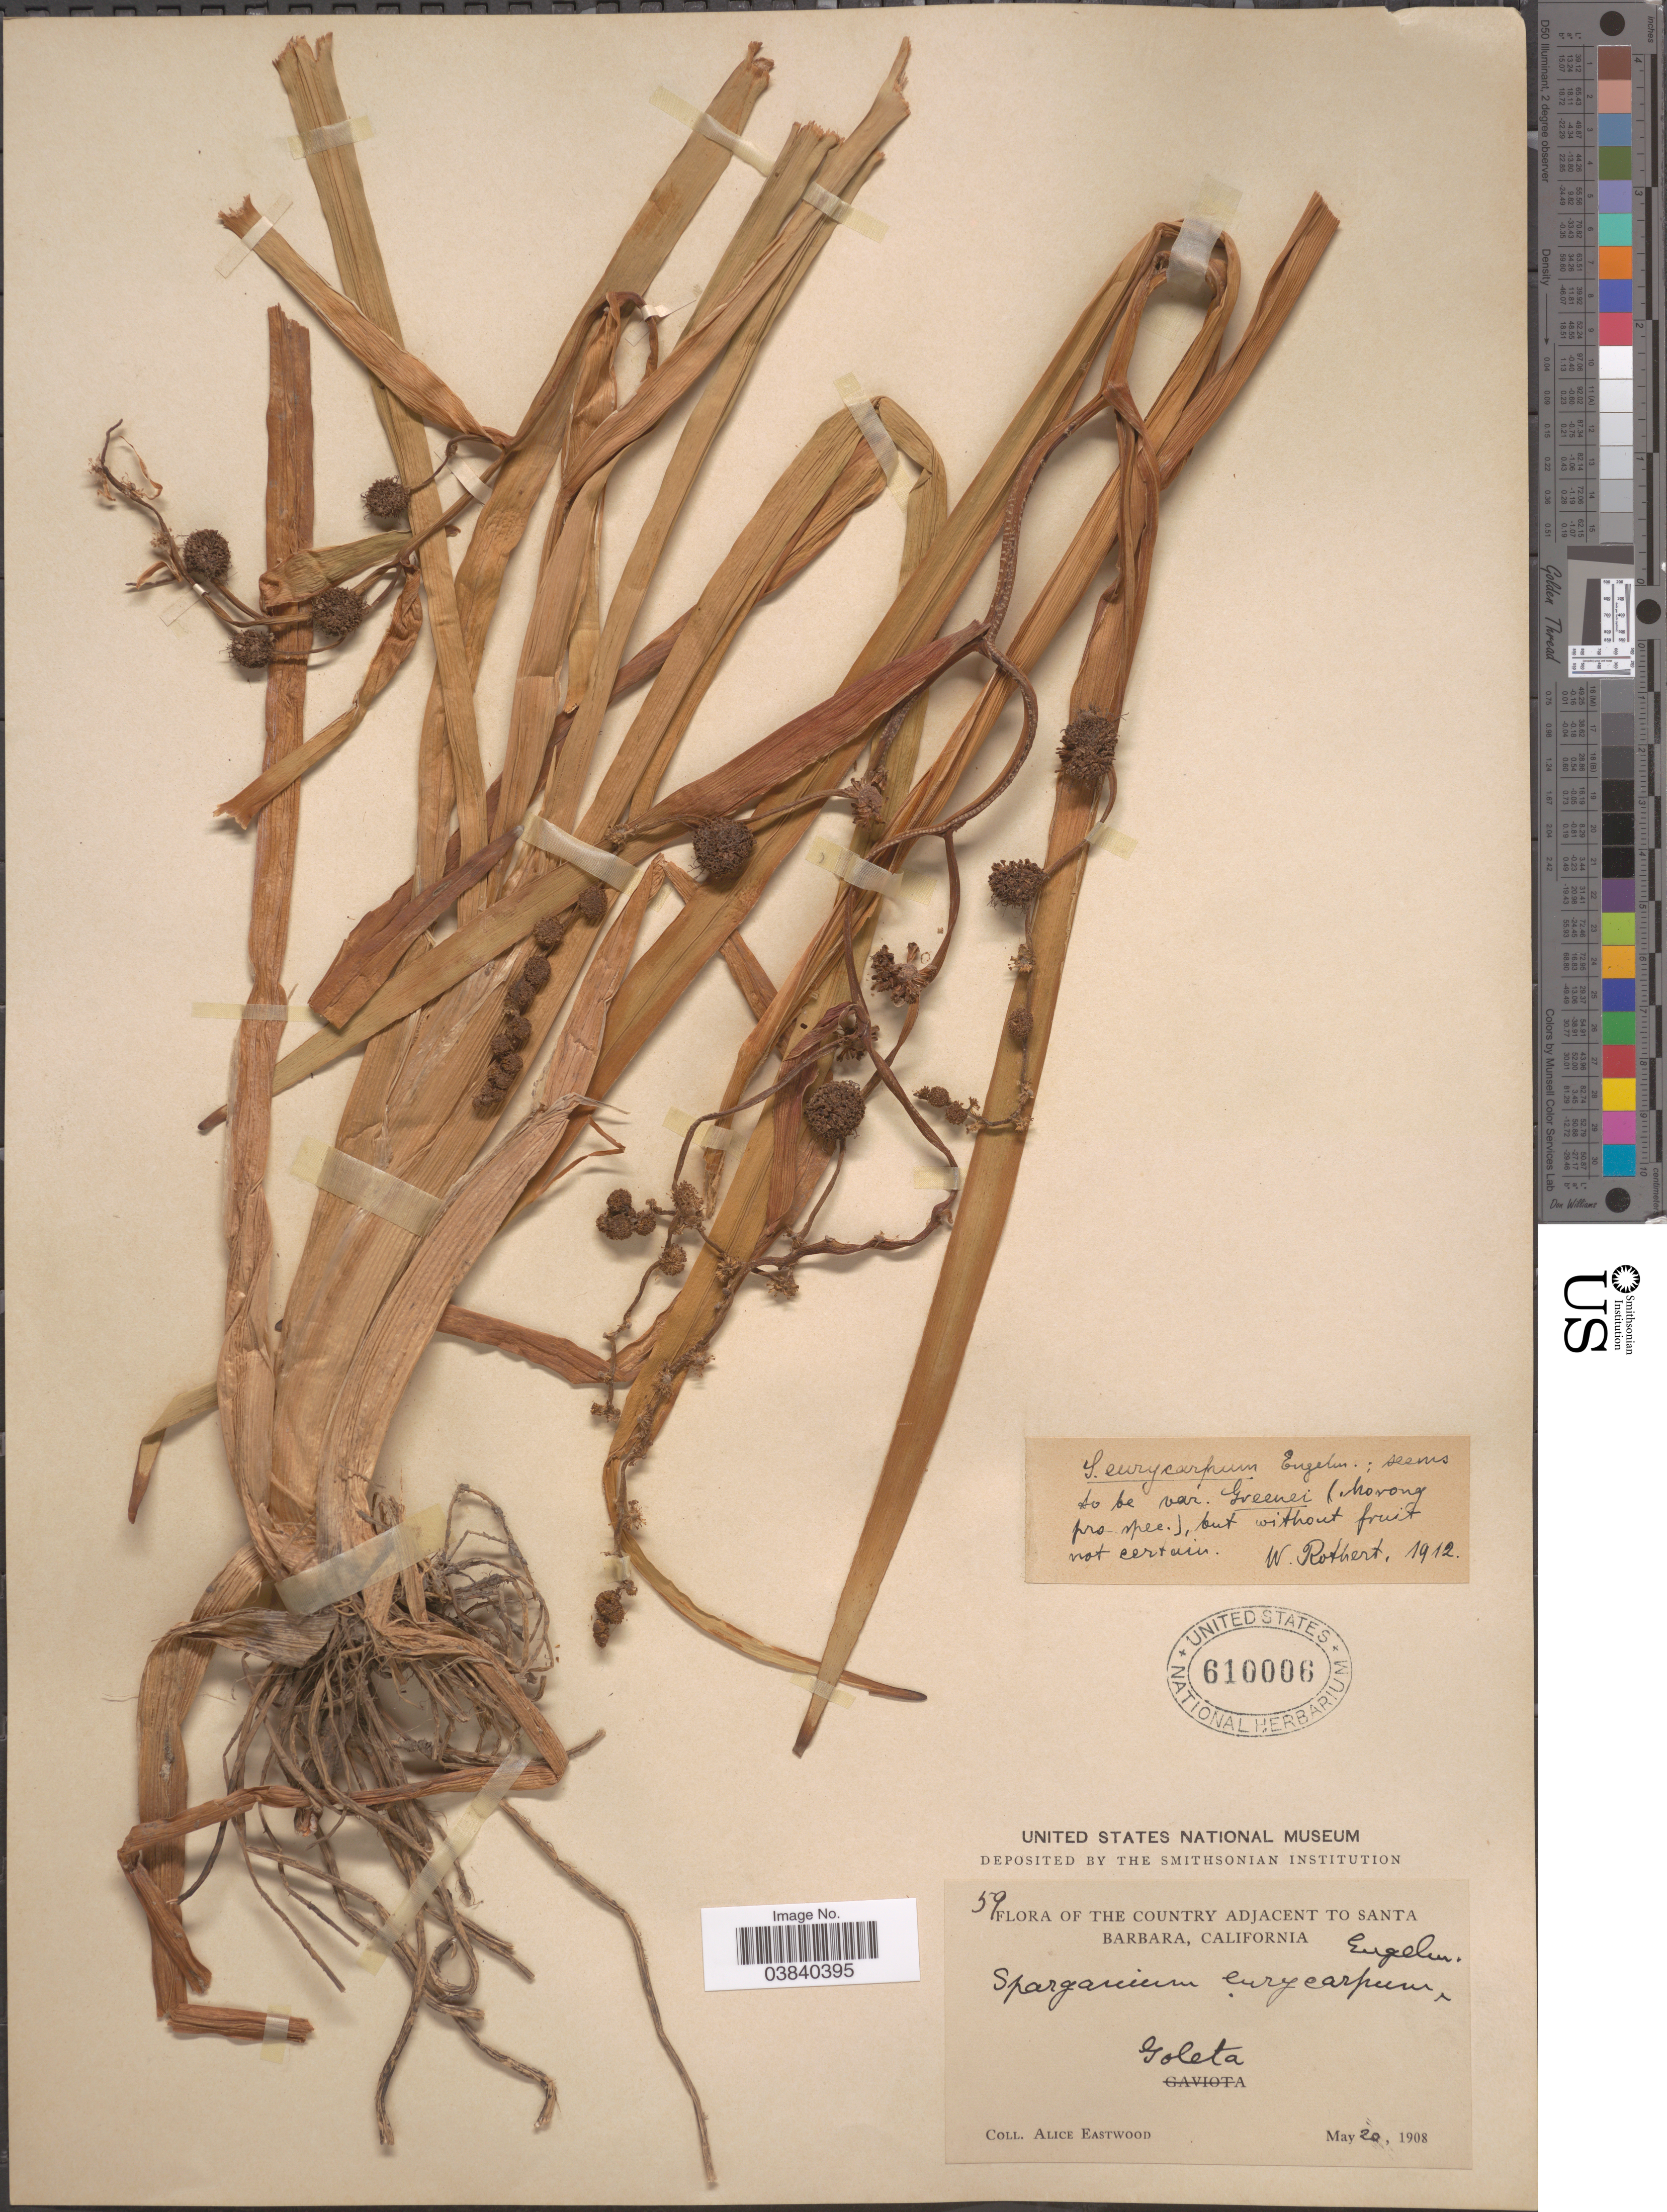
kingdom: Plantae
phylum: Tracheophyta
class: Liliopsida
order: Poales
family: Typhaceae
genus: Sparganium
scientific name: Sparganium eurycarpum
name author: Engelm.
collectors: A. Eastwood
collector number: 59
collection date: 1908-05-20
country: United States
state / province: California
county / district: Santa Barbara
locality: The Country Adjacent to Santa Barbara. Goleta.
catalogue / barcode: US 610006